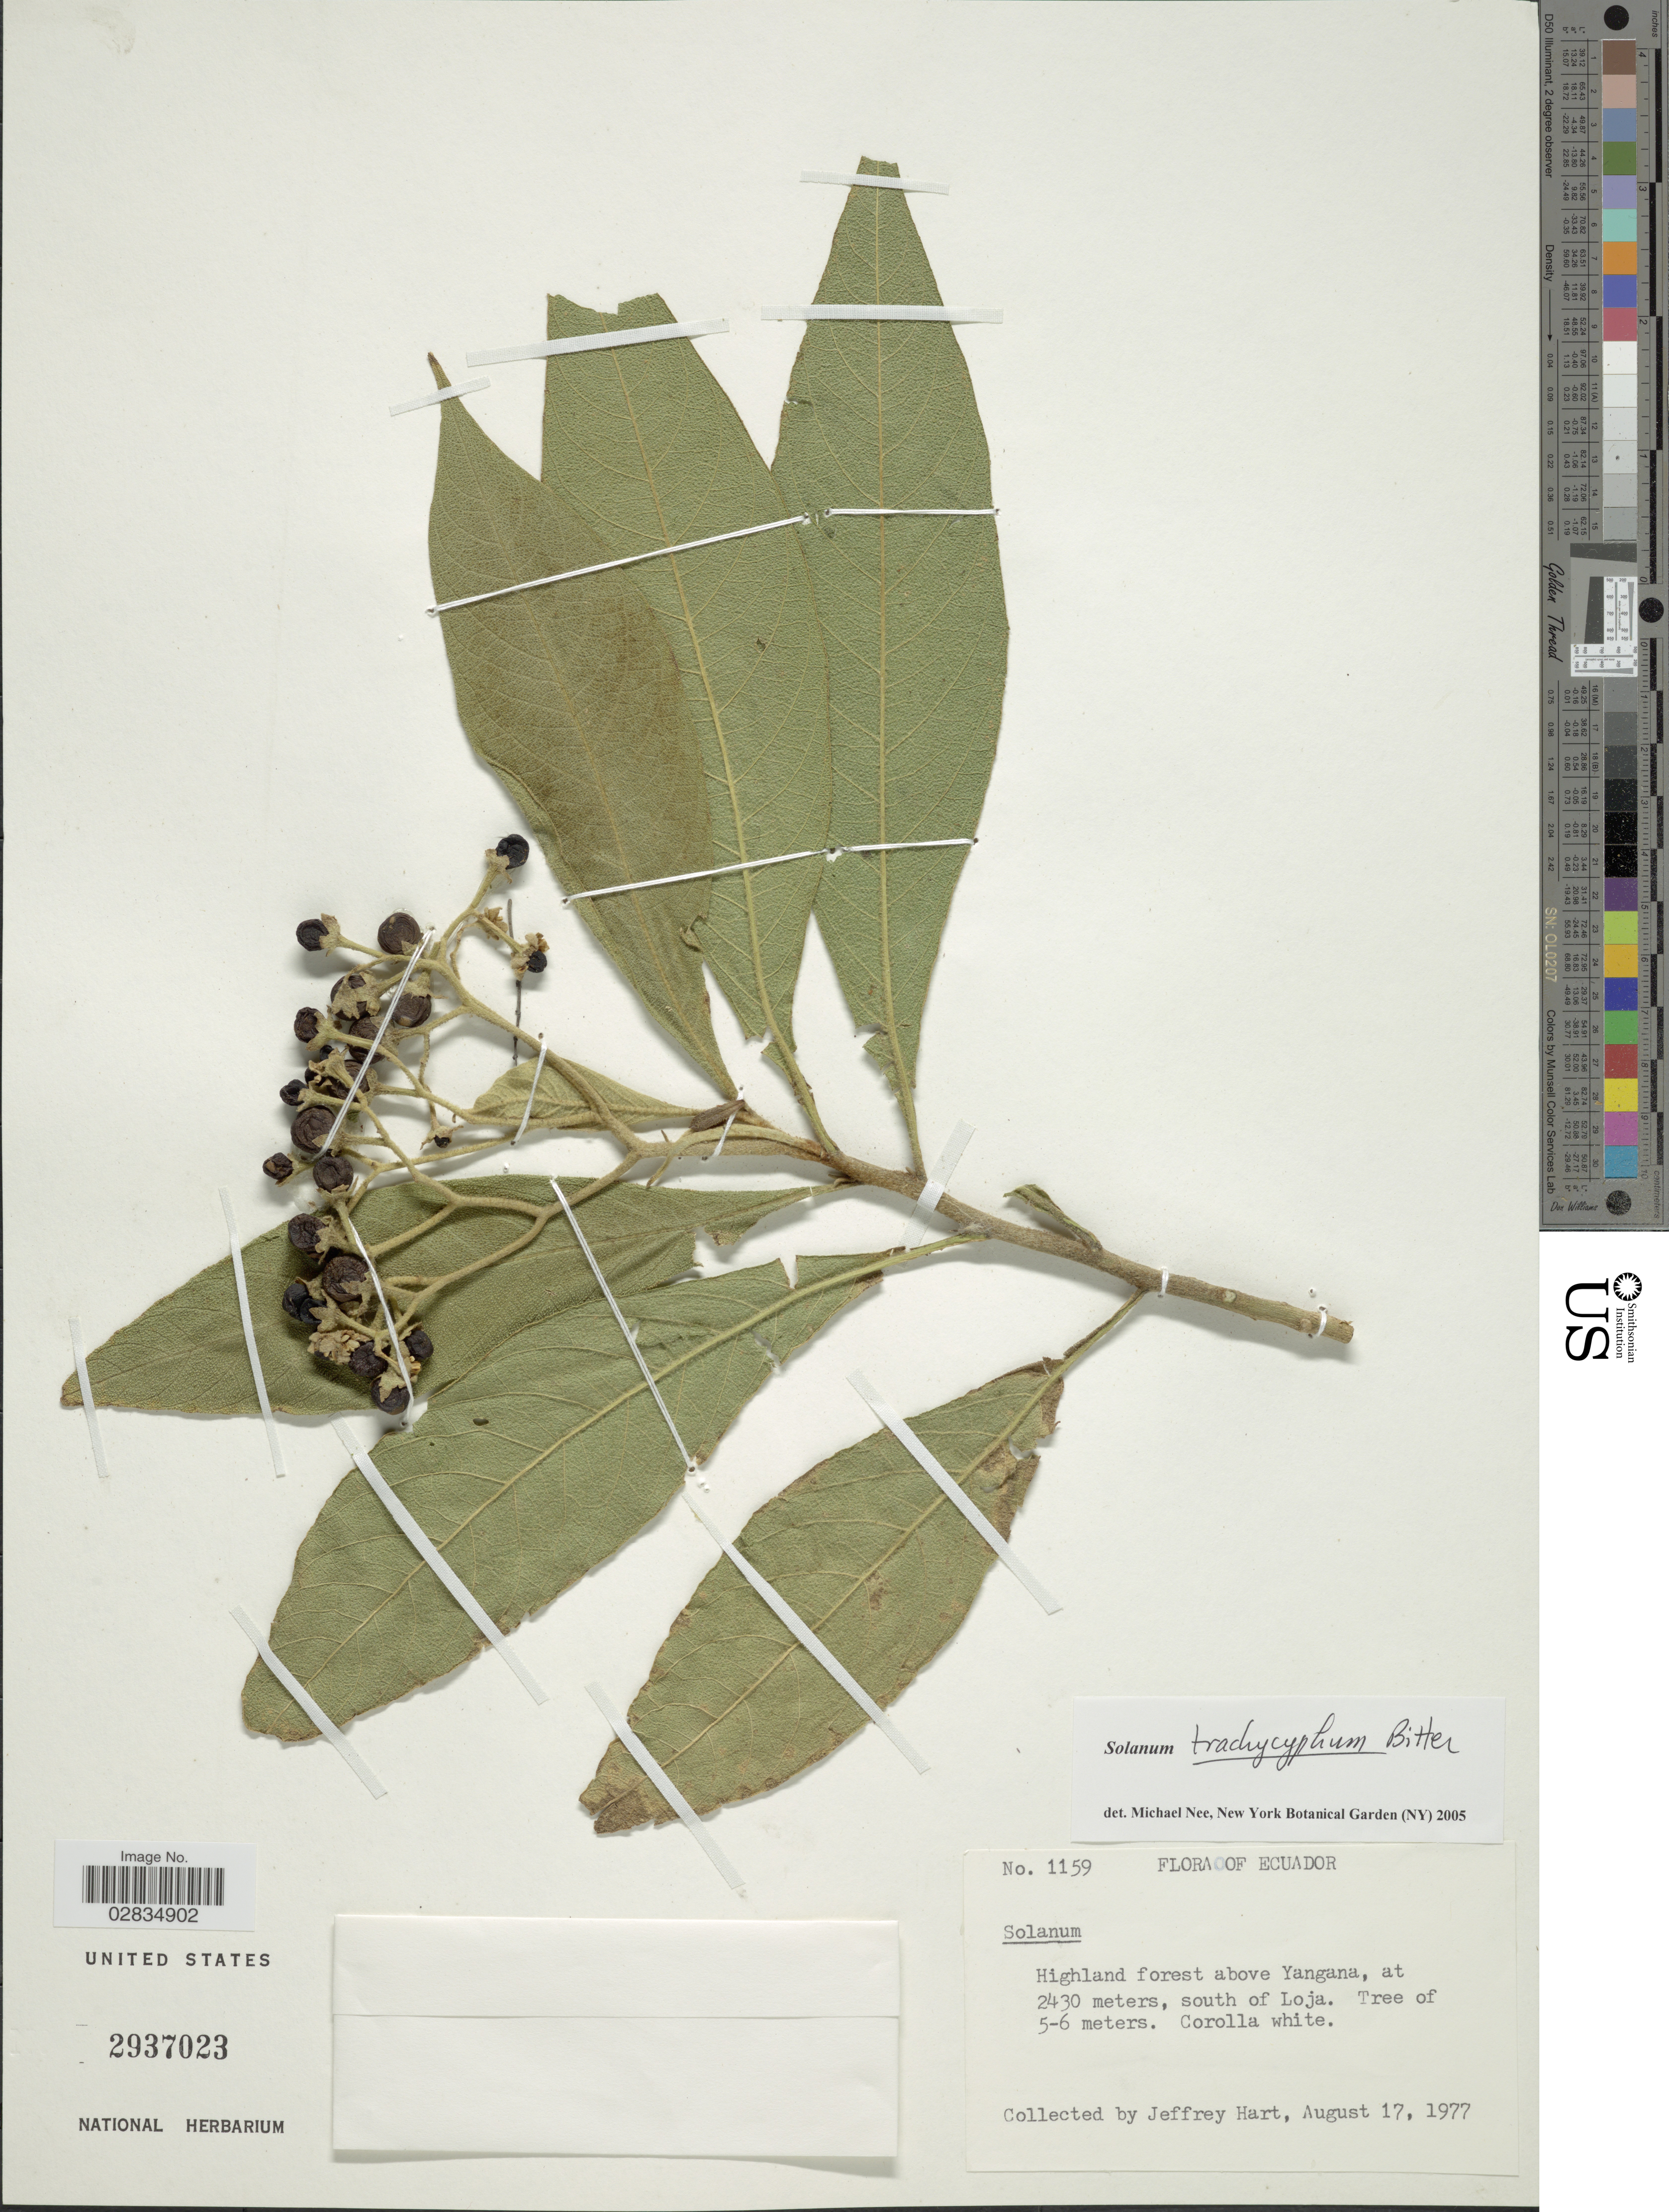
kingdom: Plantae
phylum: Tracheophyta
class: Magnoliopsida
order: Solanales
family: Solanaceae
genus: Solanum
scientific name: Solanum trachycyphum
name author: Bitter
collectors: J. A. Hart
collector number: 1159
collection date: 1977-08-17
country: Ecuador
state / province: Loja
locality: Highland forest above Yangana, south of Loja.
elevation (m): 2430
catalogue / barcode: US 2937023